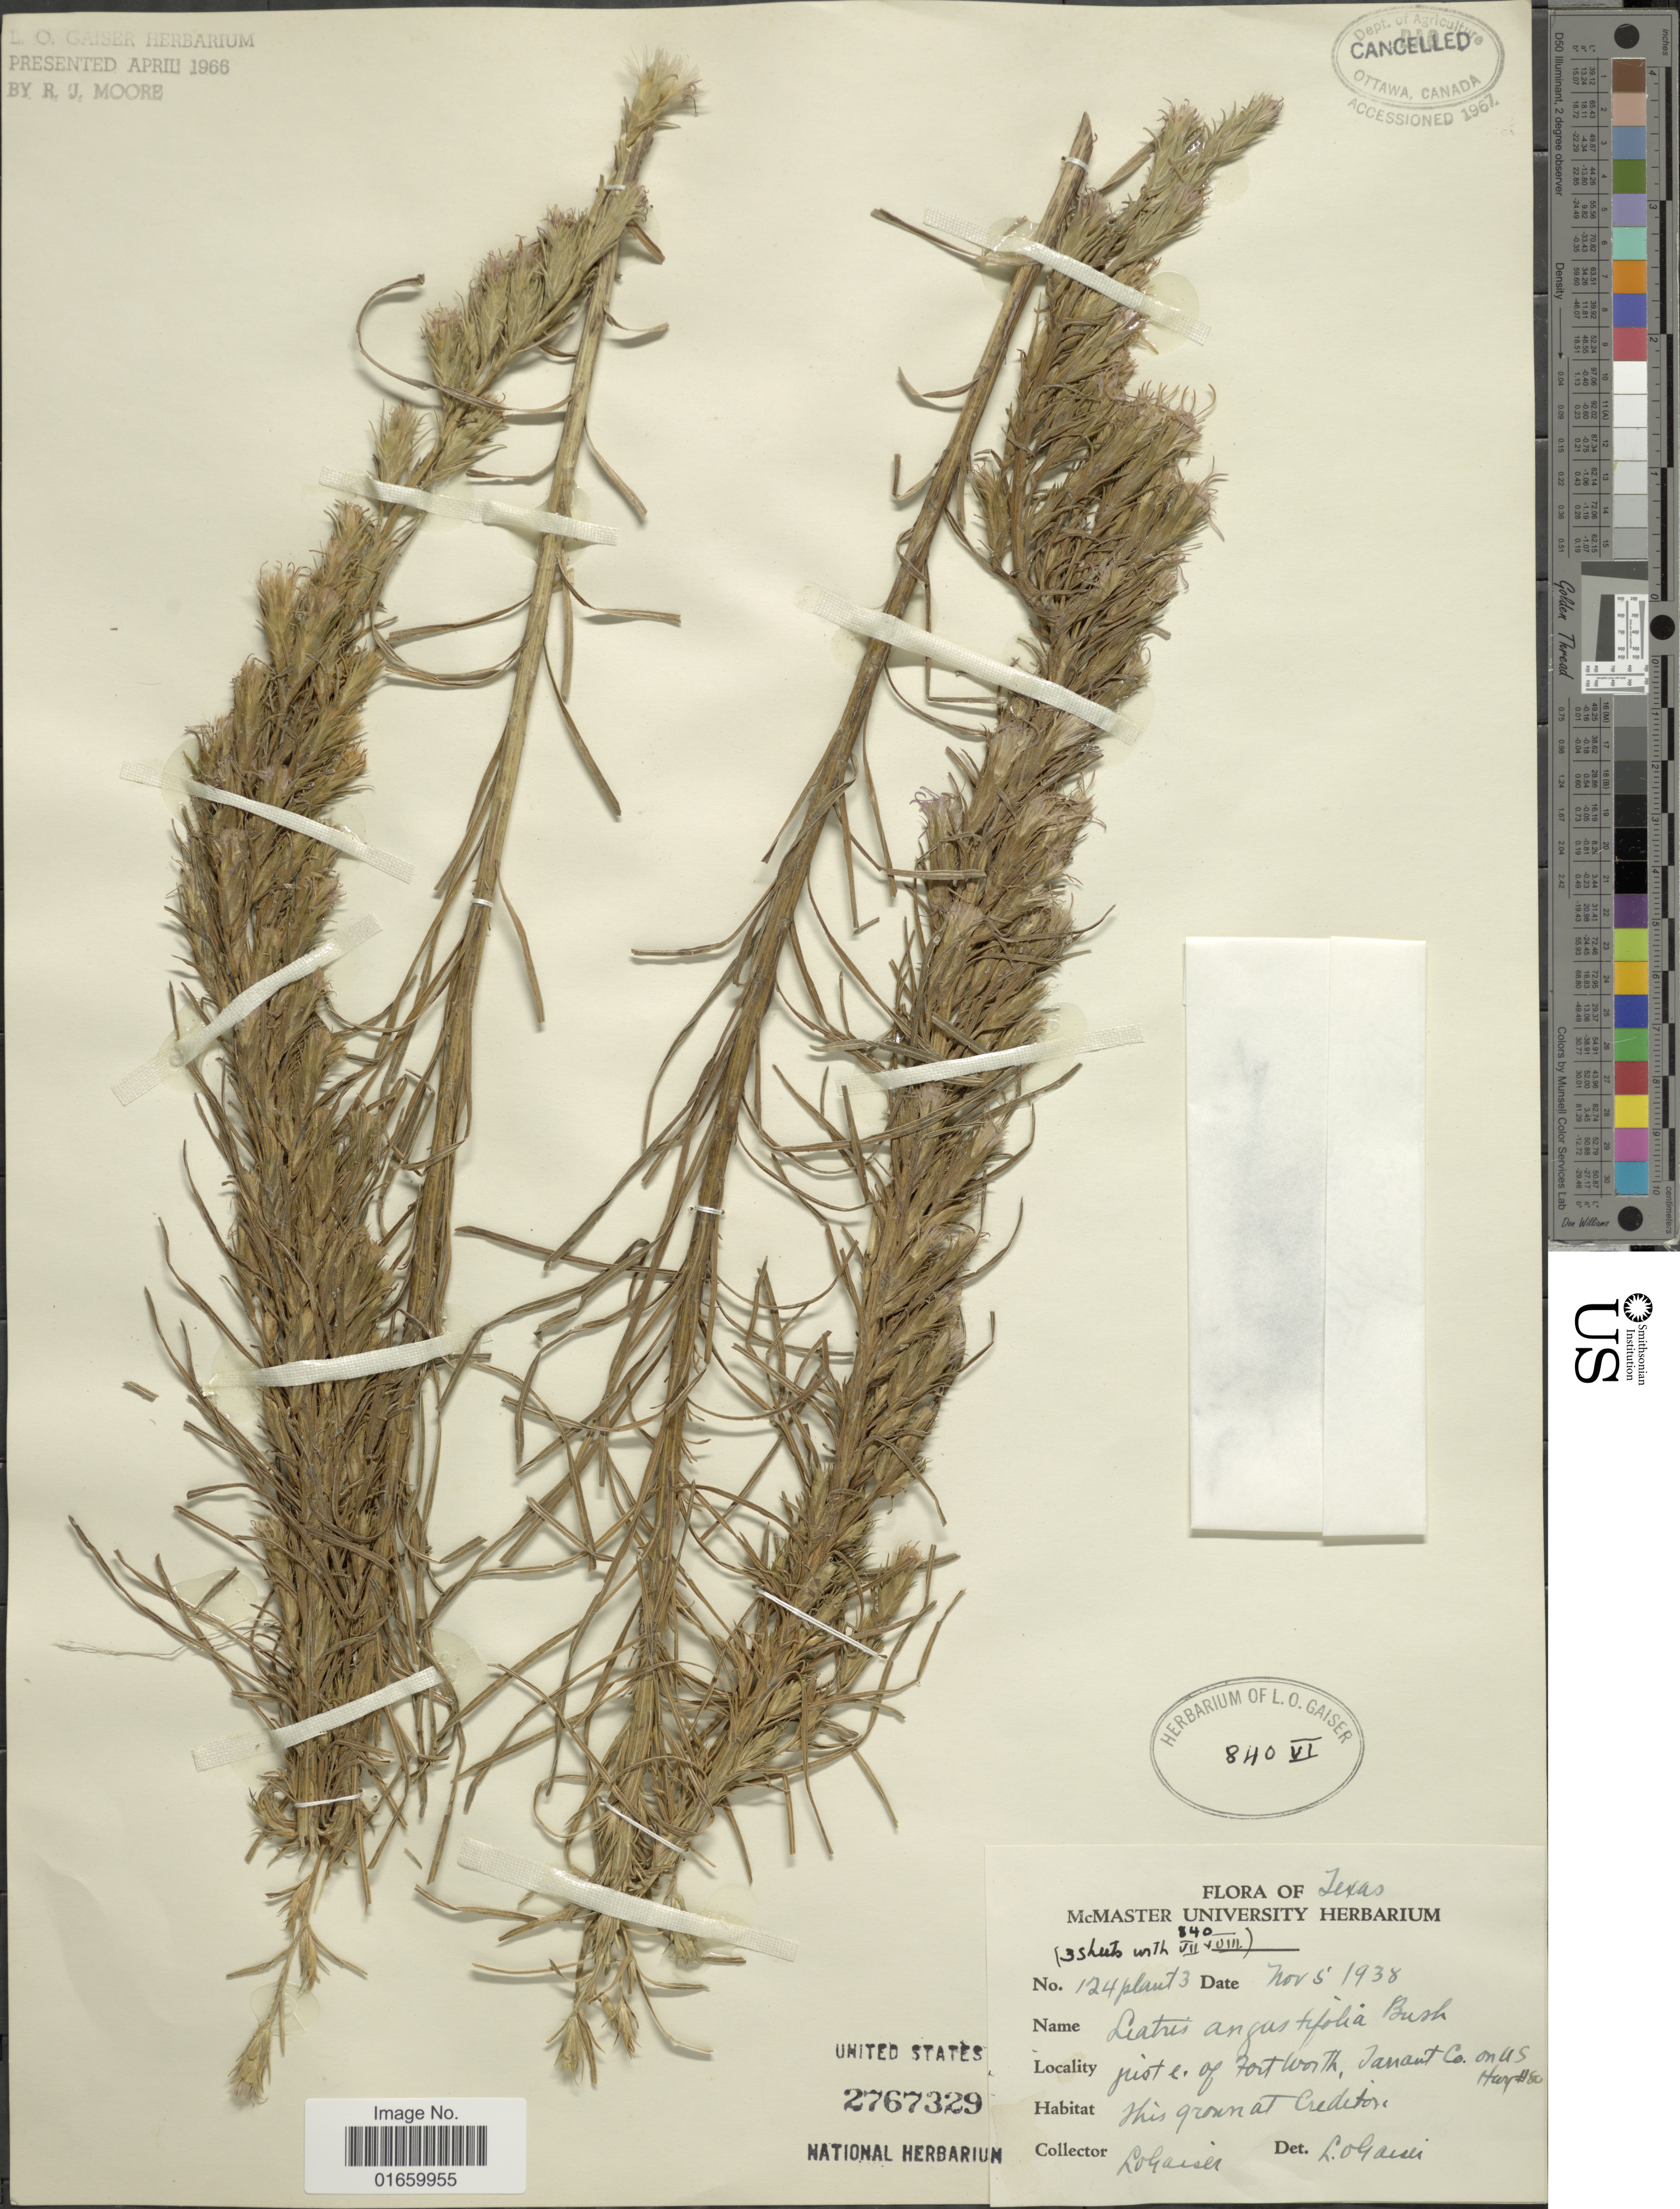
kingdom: Plantae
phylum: Tracheophyta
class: Magnoliopsida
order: Asterales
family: Asteraceae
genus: Liatris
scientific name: Liatris sp.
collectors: L. Gaiser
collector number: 124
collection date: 1938-11-05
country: United States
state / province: Texas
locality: Just e. of Fort Worth, Tarrant Co. on US Hwy #80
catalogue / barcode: US 2767329